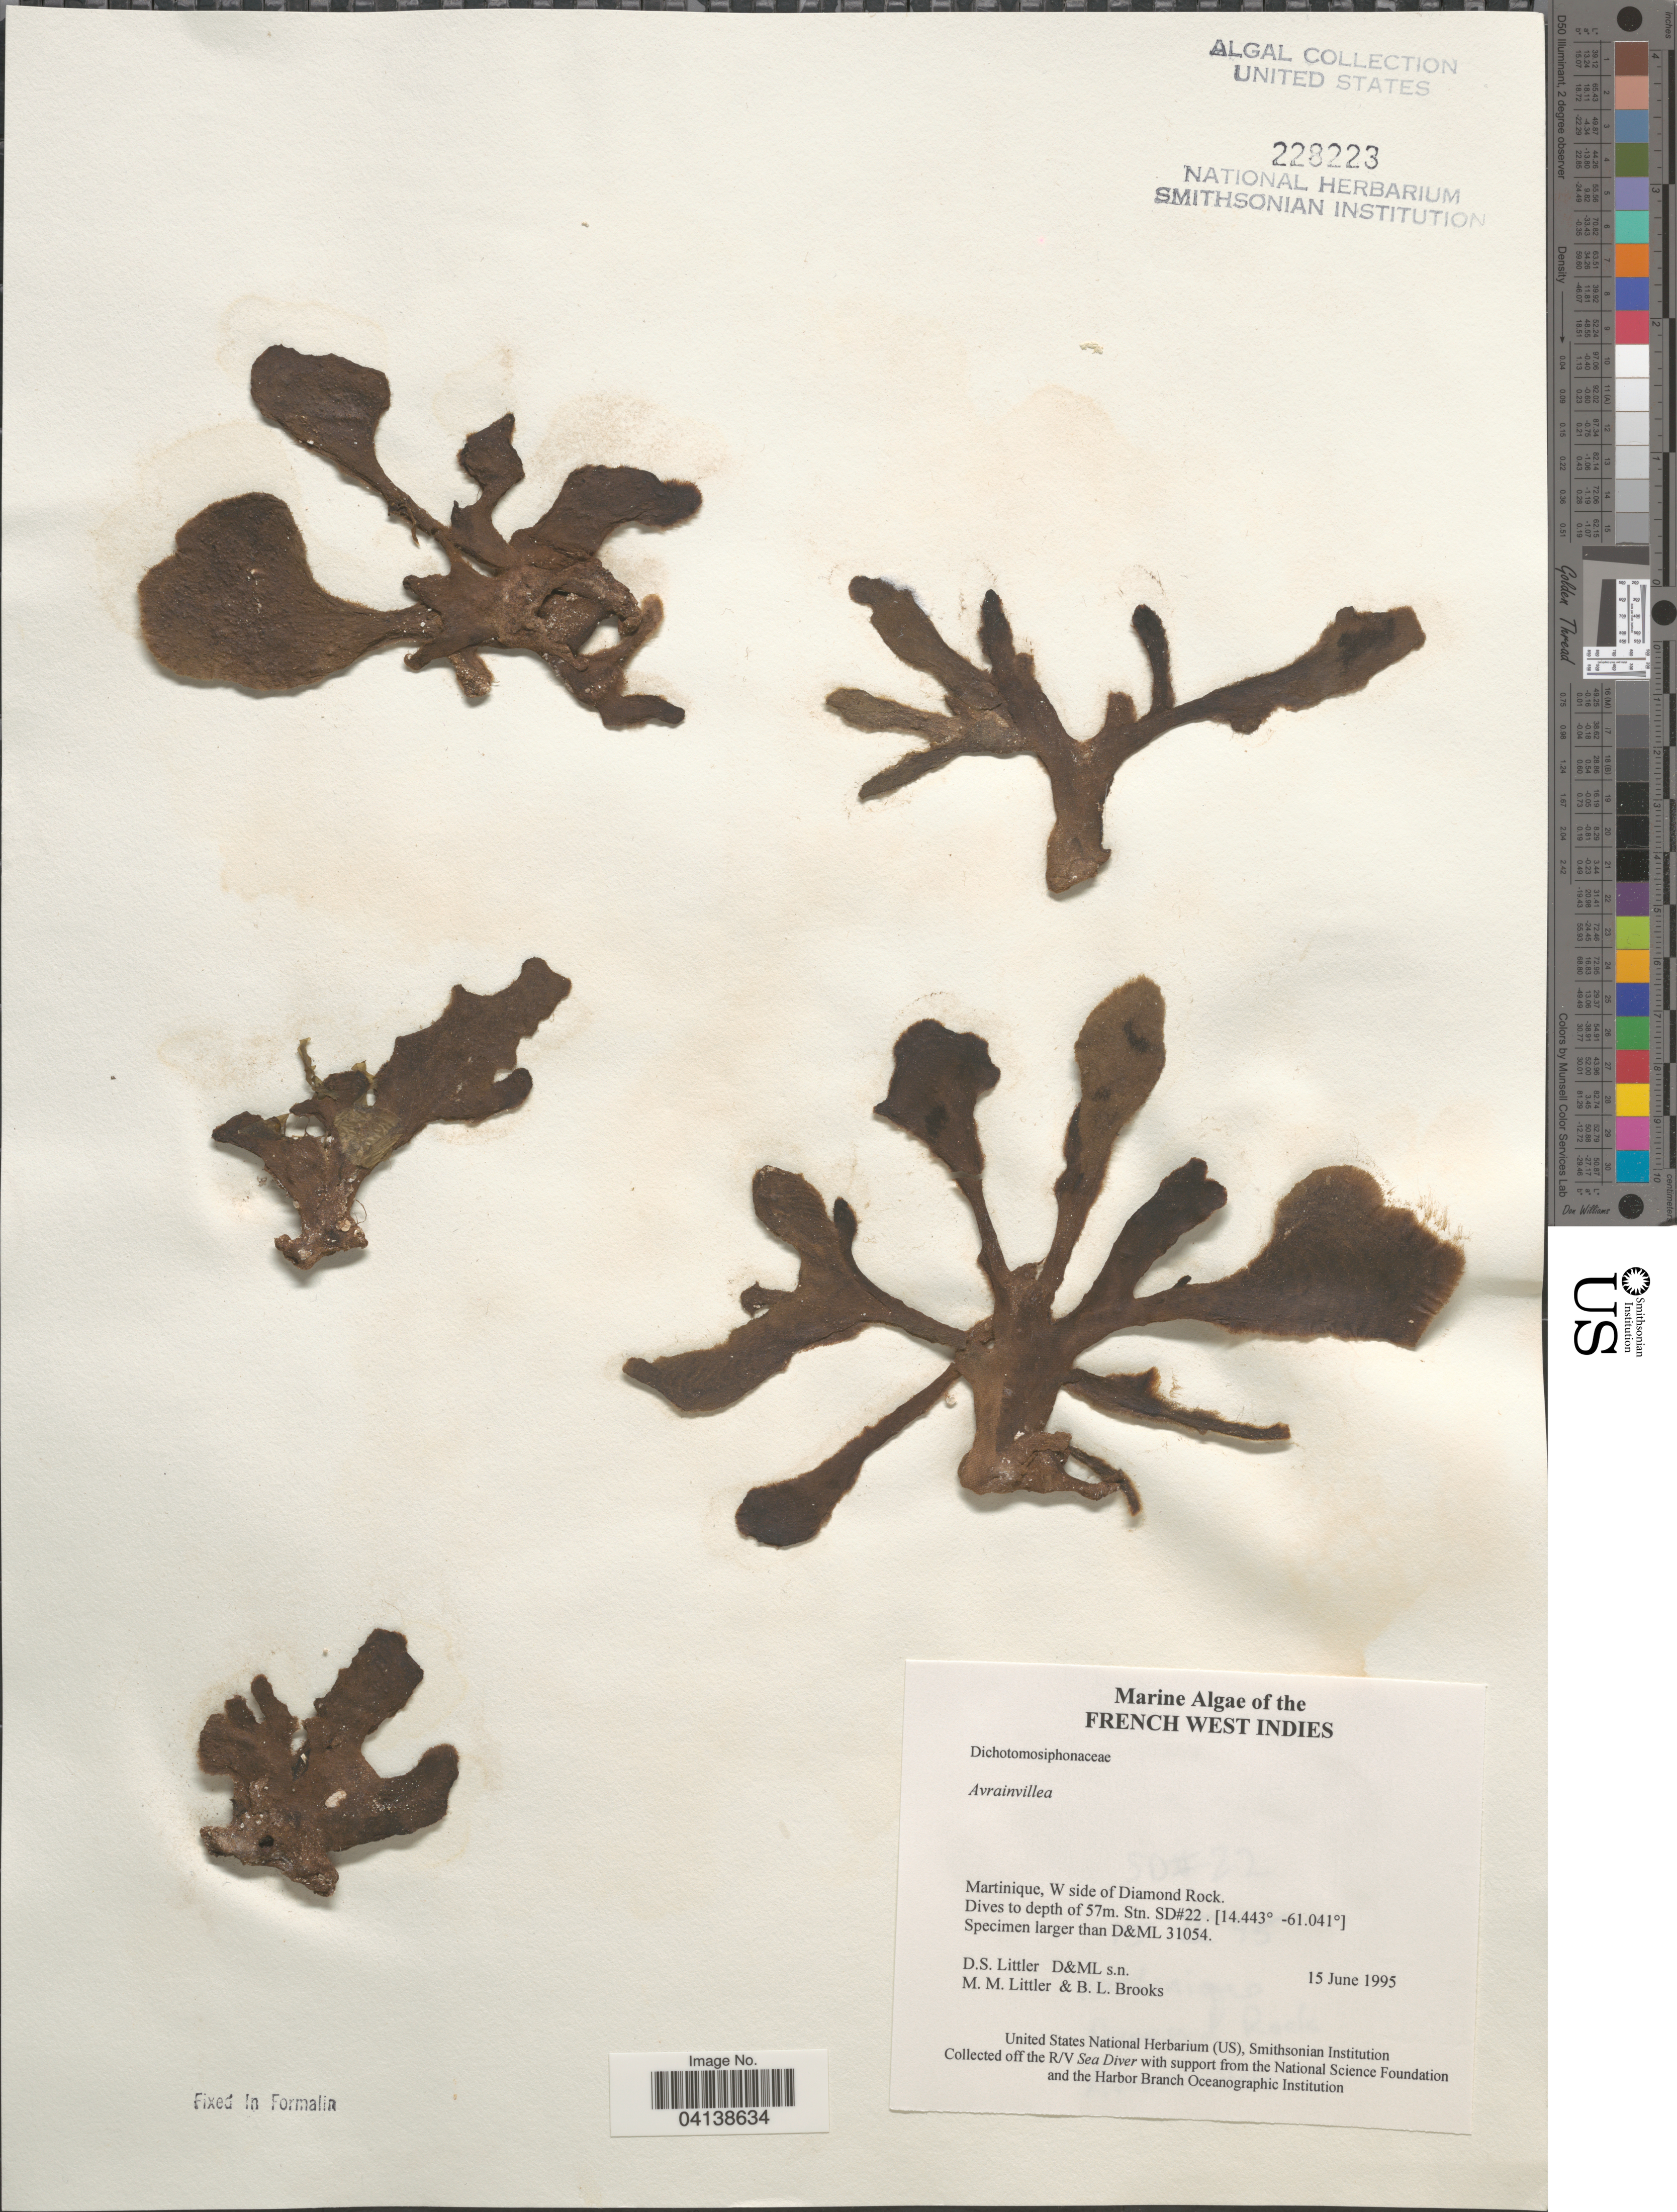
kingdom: Plantae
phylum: Chlorophyta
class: Ulvophyceae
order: Bryopsidales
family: Dichotomosiphonaceae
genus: Avrainvillea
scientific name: Avrainvillea sp.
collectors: D. S. Littler & B. Brooks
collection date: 1995-06-15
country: Martinique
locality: French West Indies. W side of Diamond Rock. Stn. SD#22.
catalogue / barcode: US 228223